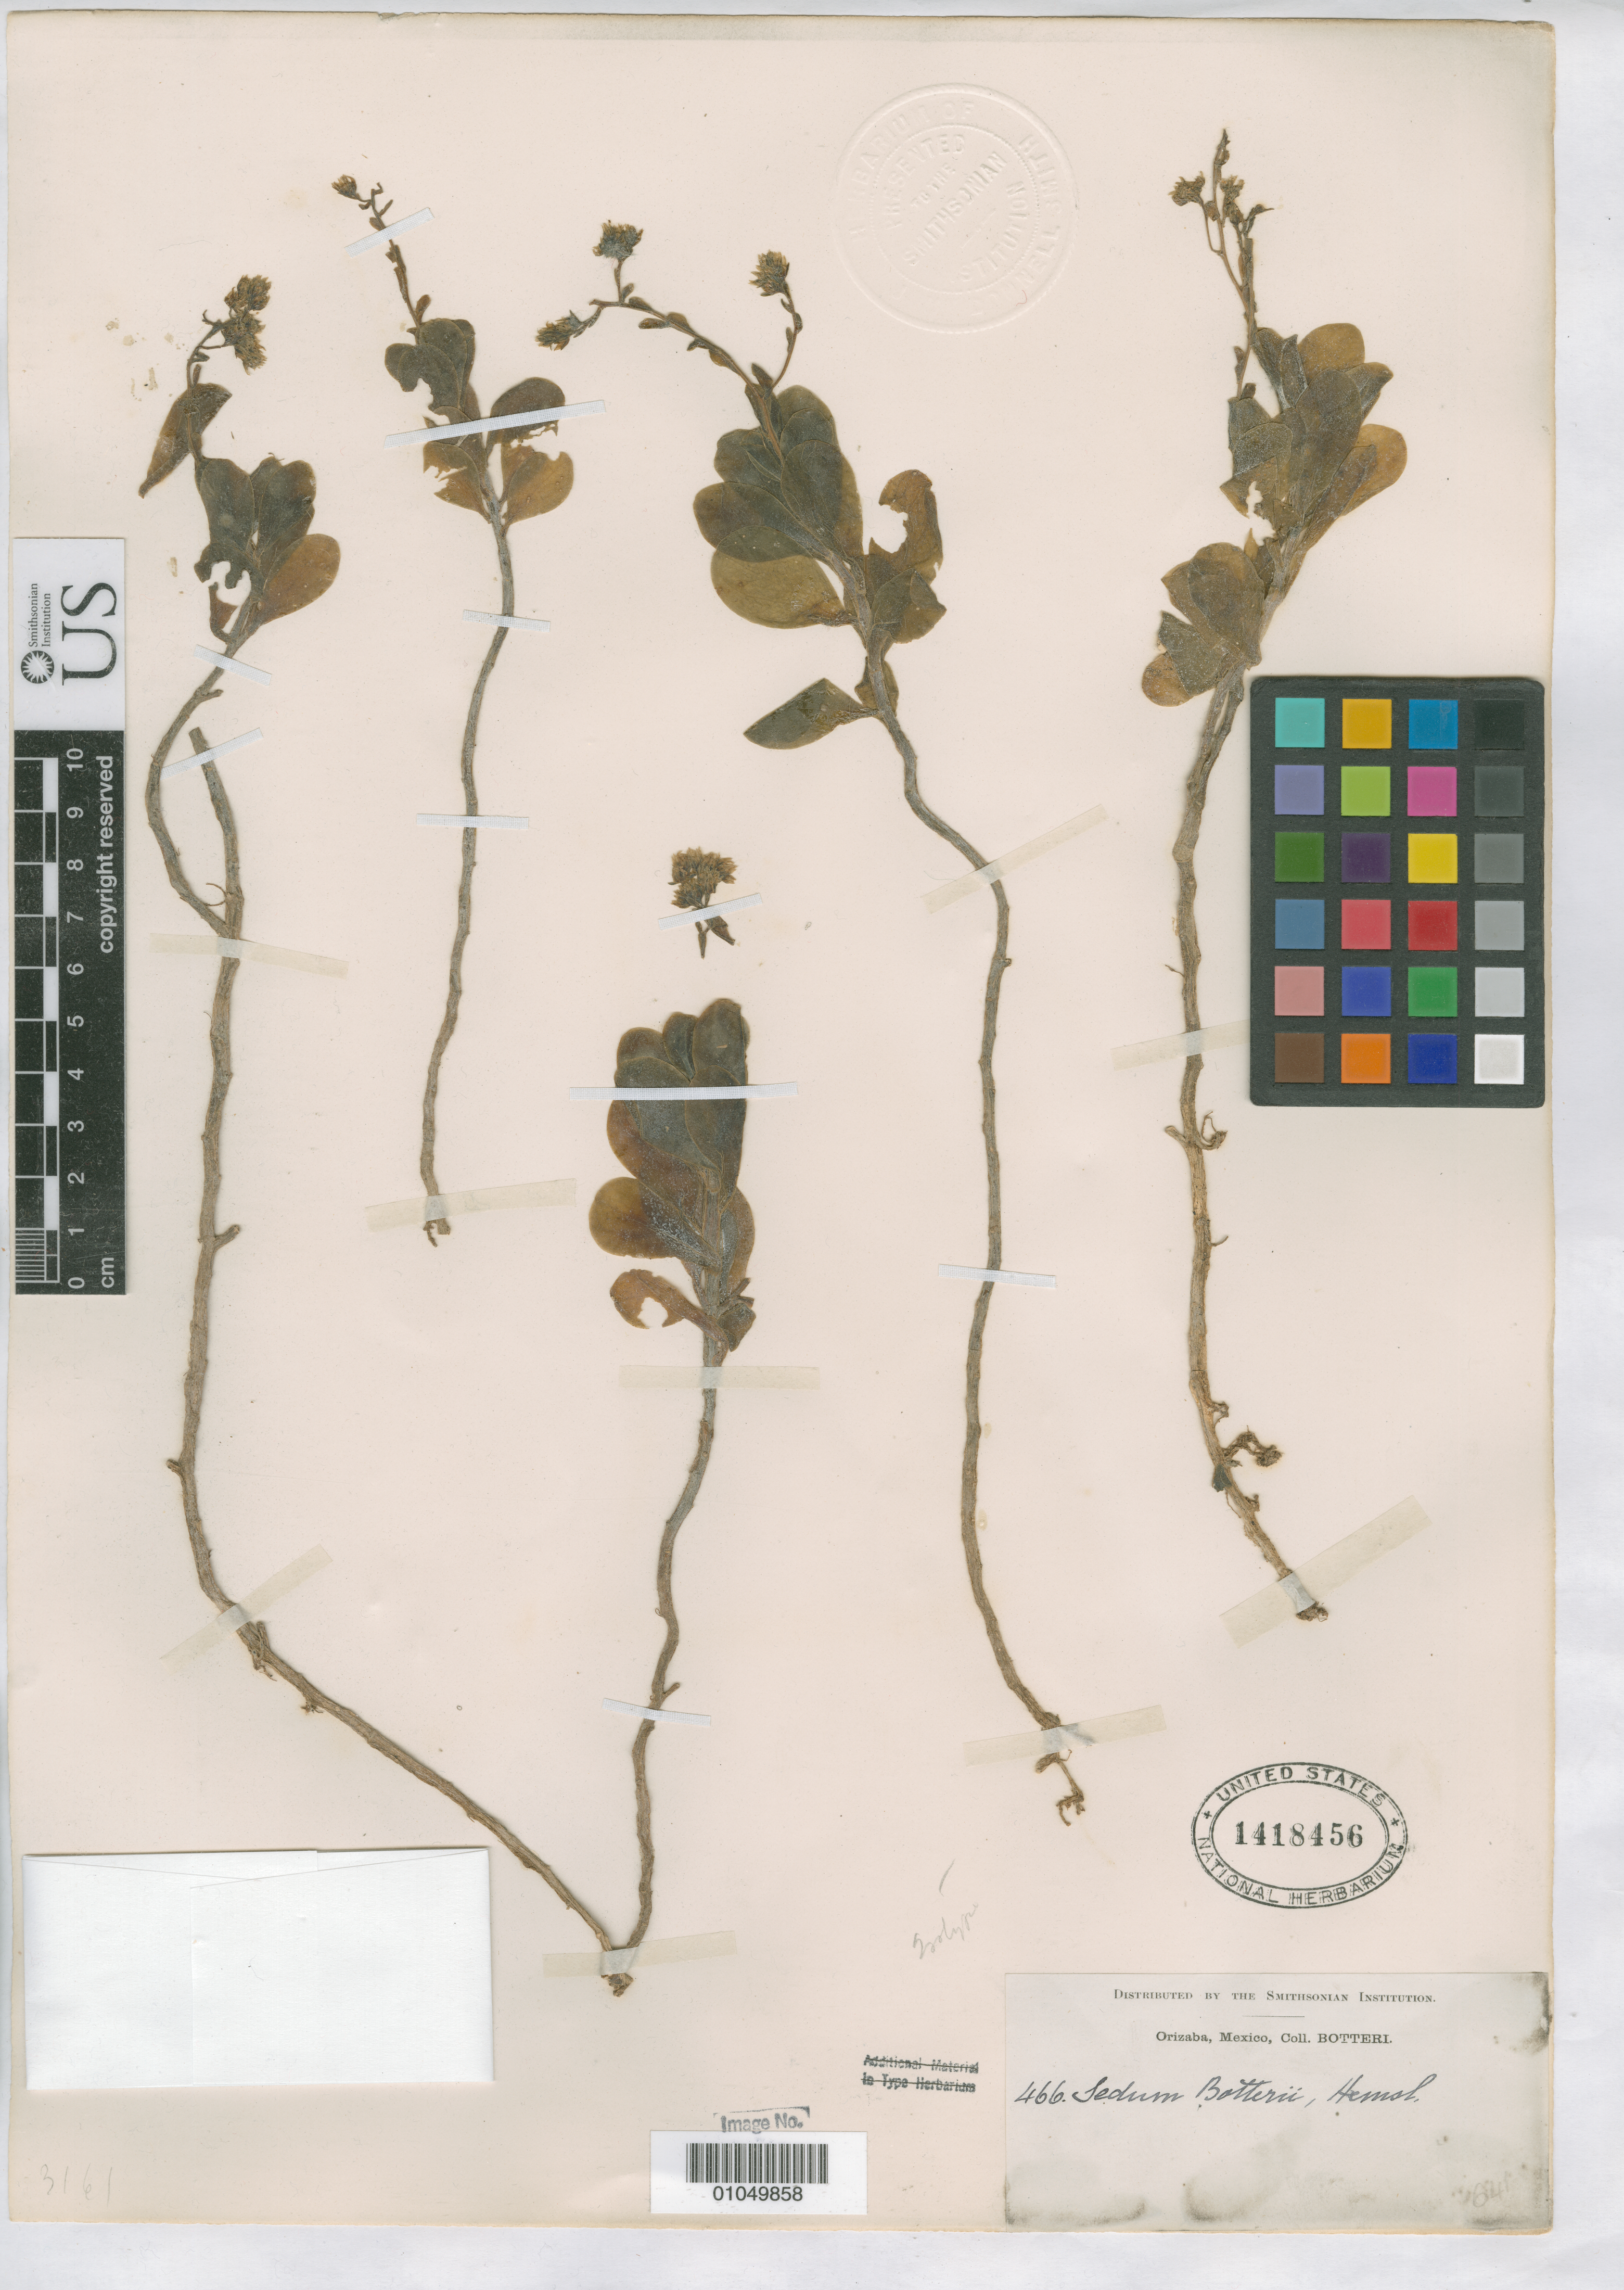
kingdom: Plantae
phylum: Tracheophyta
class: Magnoliopsida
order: Saxifragales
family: Crassulaceae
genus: Sedum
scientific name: Sedum botterii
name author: Hemsl.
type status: Isosyntype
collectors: M. Botteri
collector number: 466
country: Mexico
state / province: Veracruz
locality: Orizaba.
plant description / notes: Epithet "botterii" is correct (note named after Botteri).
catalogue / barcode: US 1418456